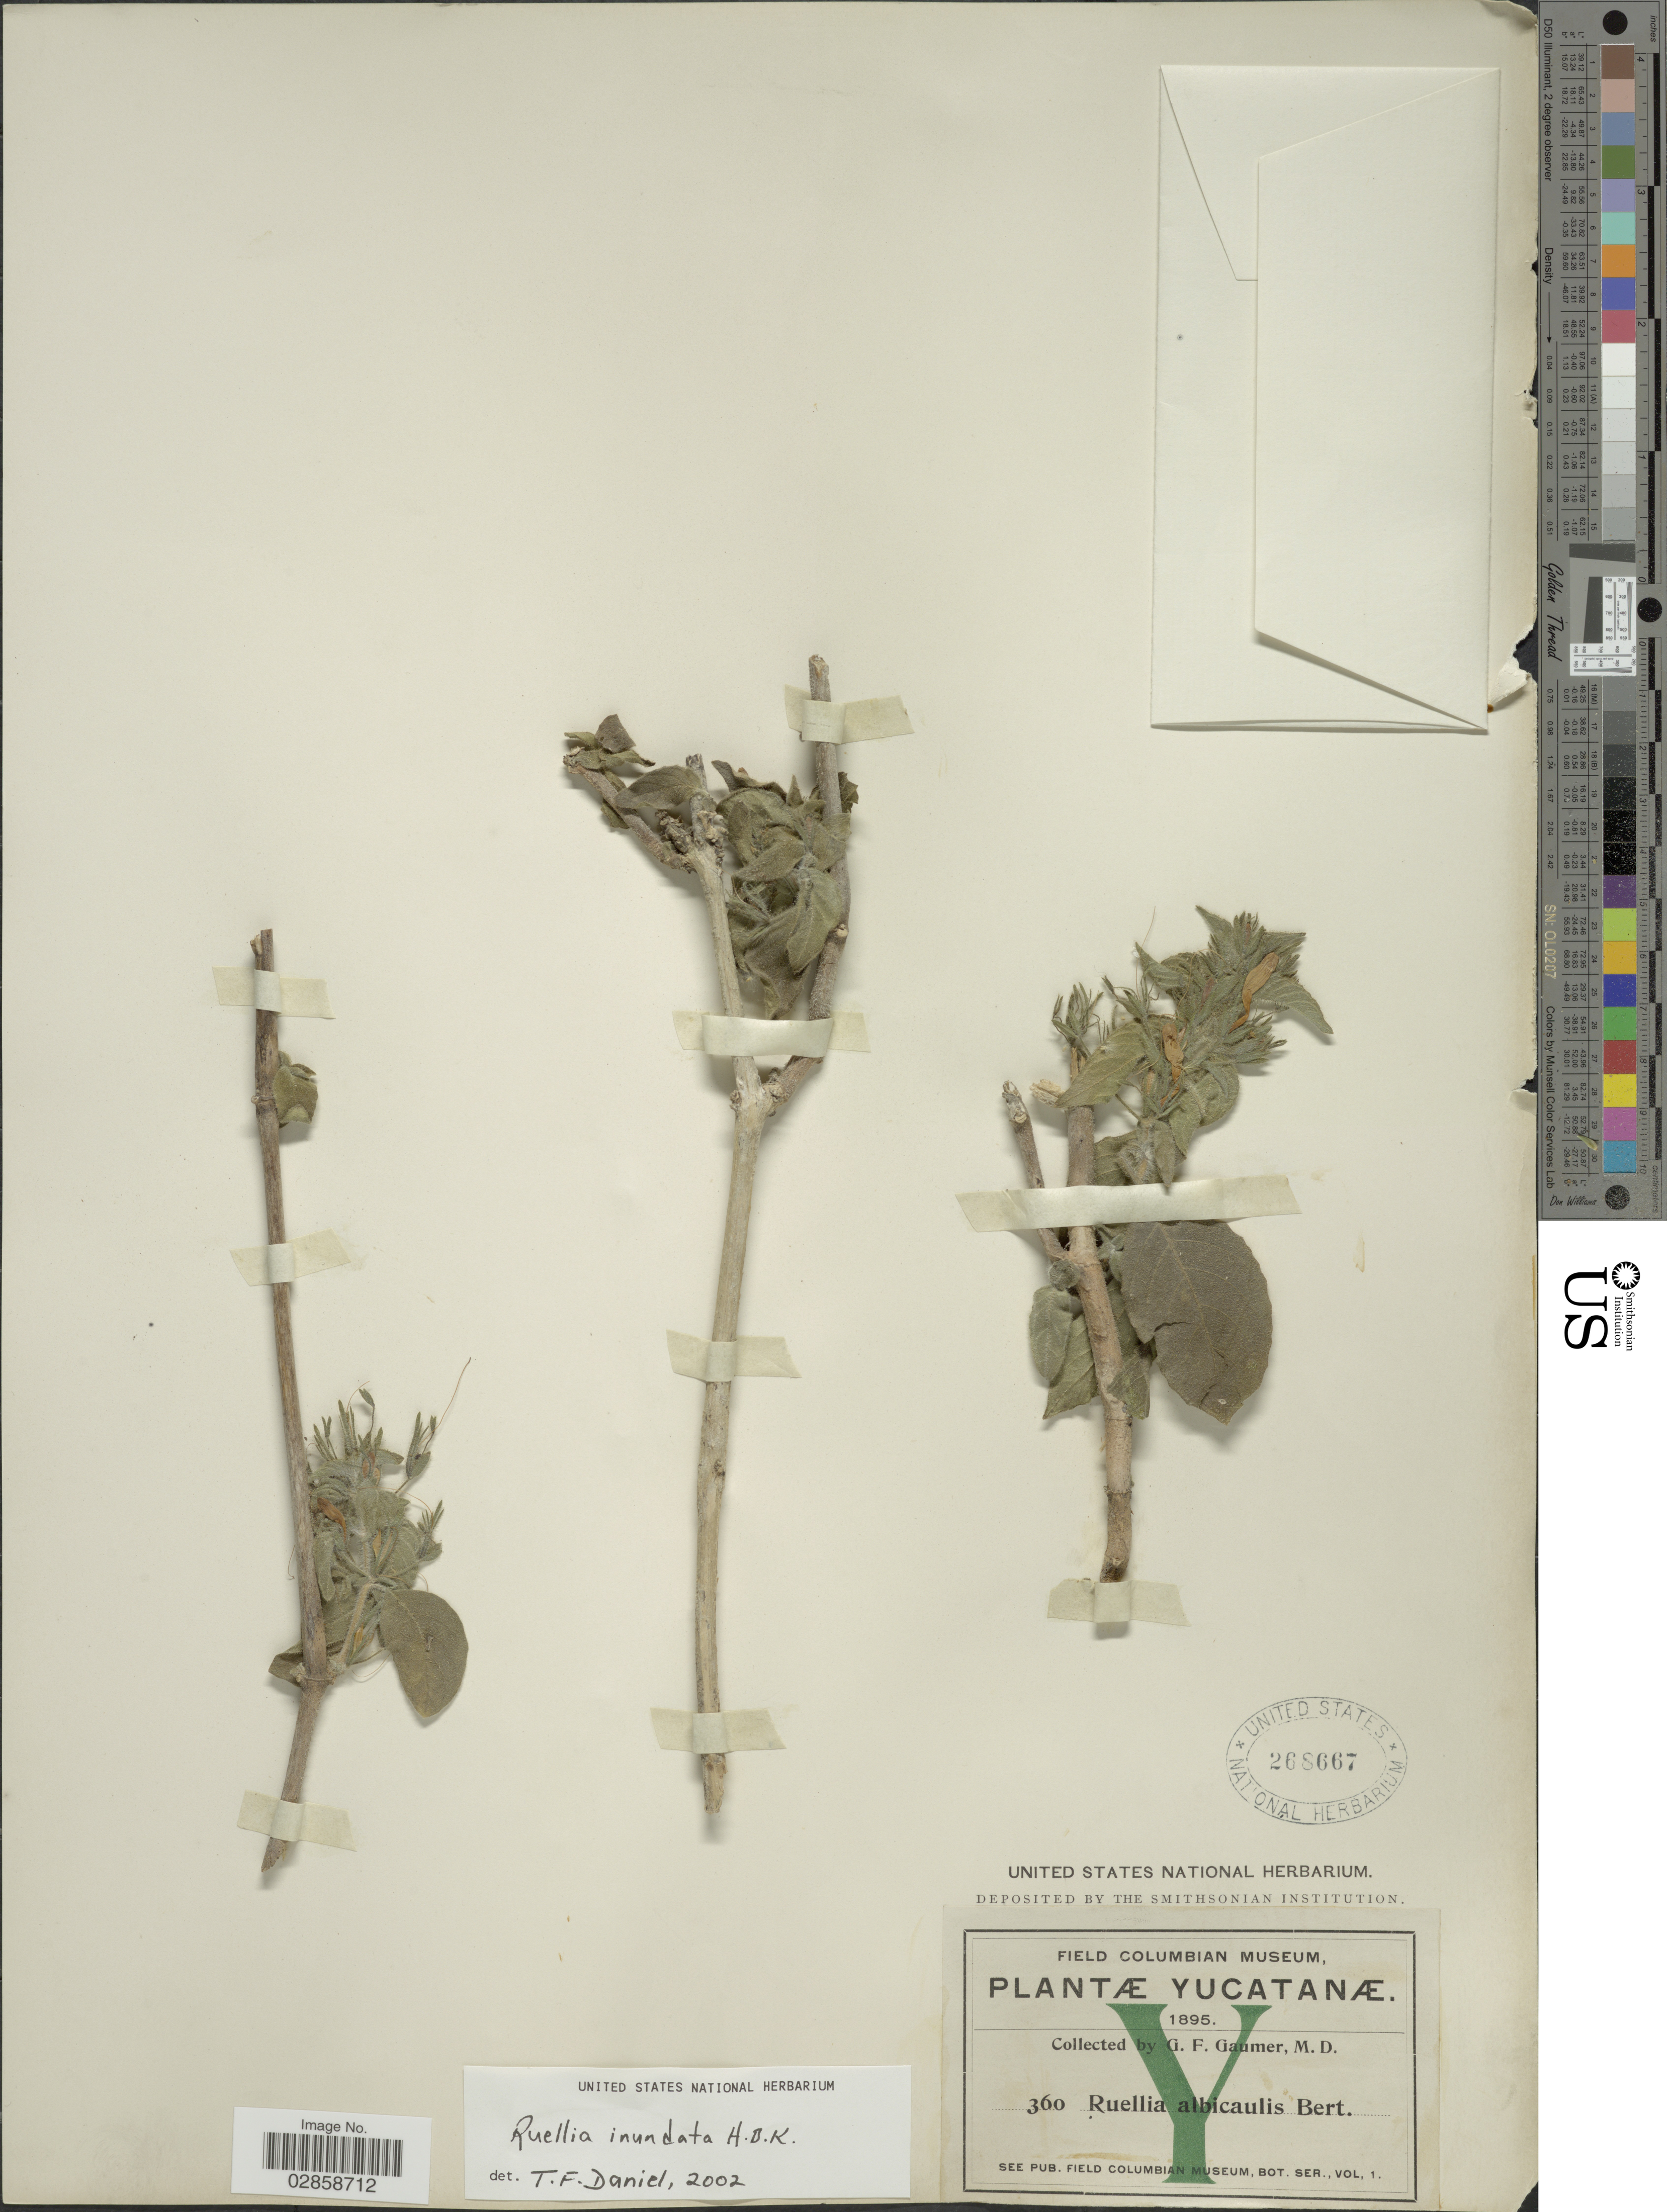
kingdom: Plantae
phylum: Tracheophyta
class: Magnoliopsida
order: Lamiales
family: Acanthaceae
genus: Ruellia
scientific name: Ruellia inundata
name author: Kunth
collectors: G. F. Gaumer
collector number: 360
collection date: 1895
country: Mexico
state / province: Yucatán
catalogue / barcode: US 268667